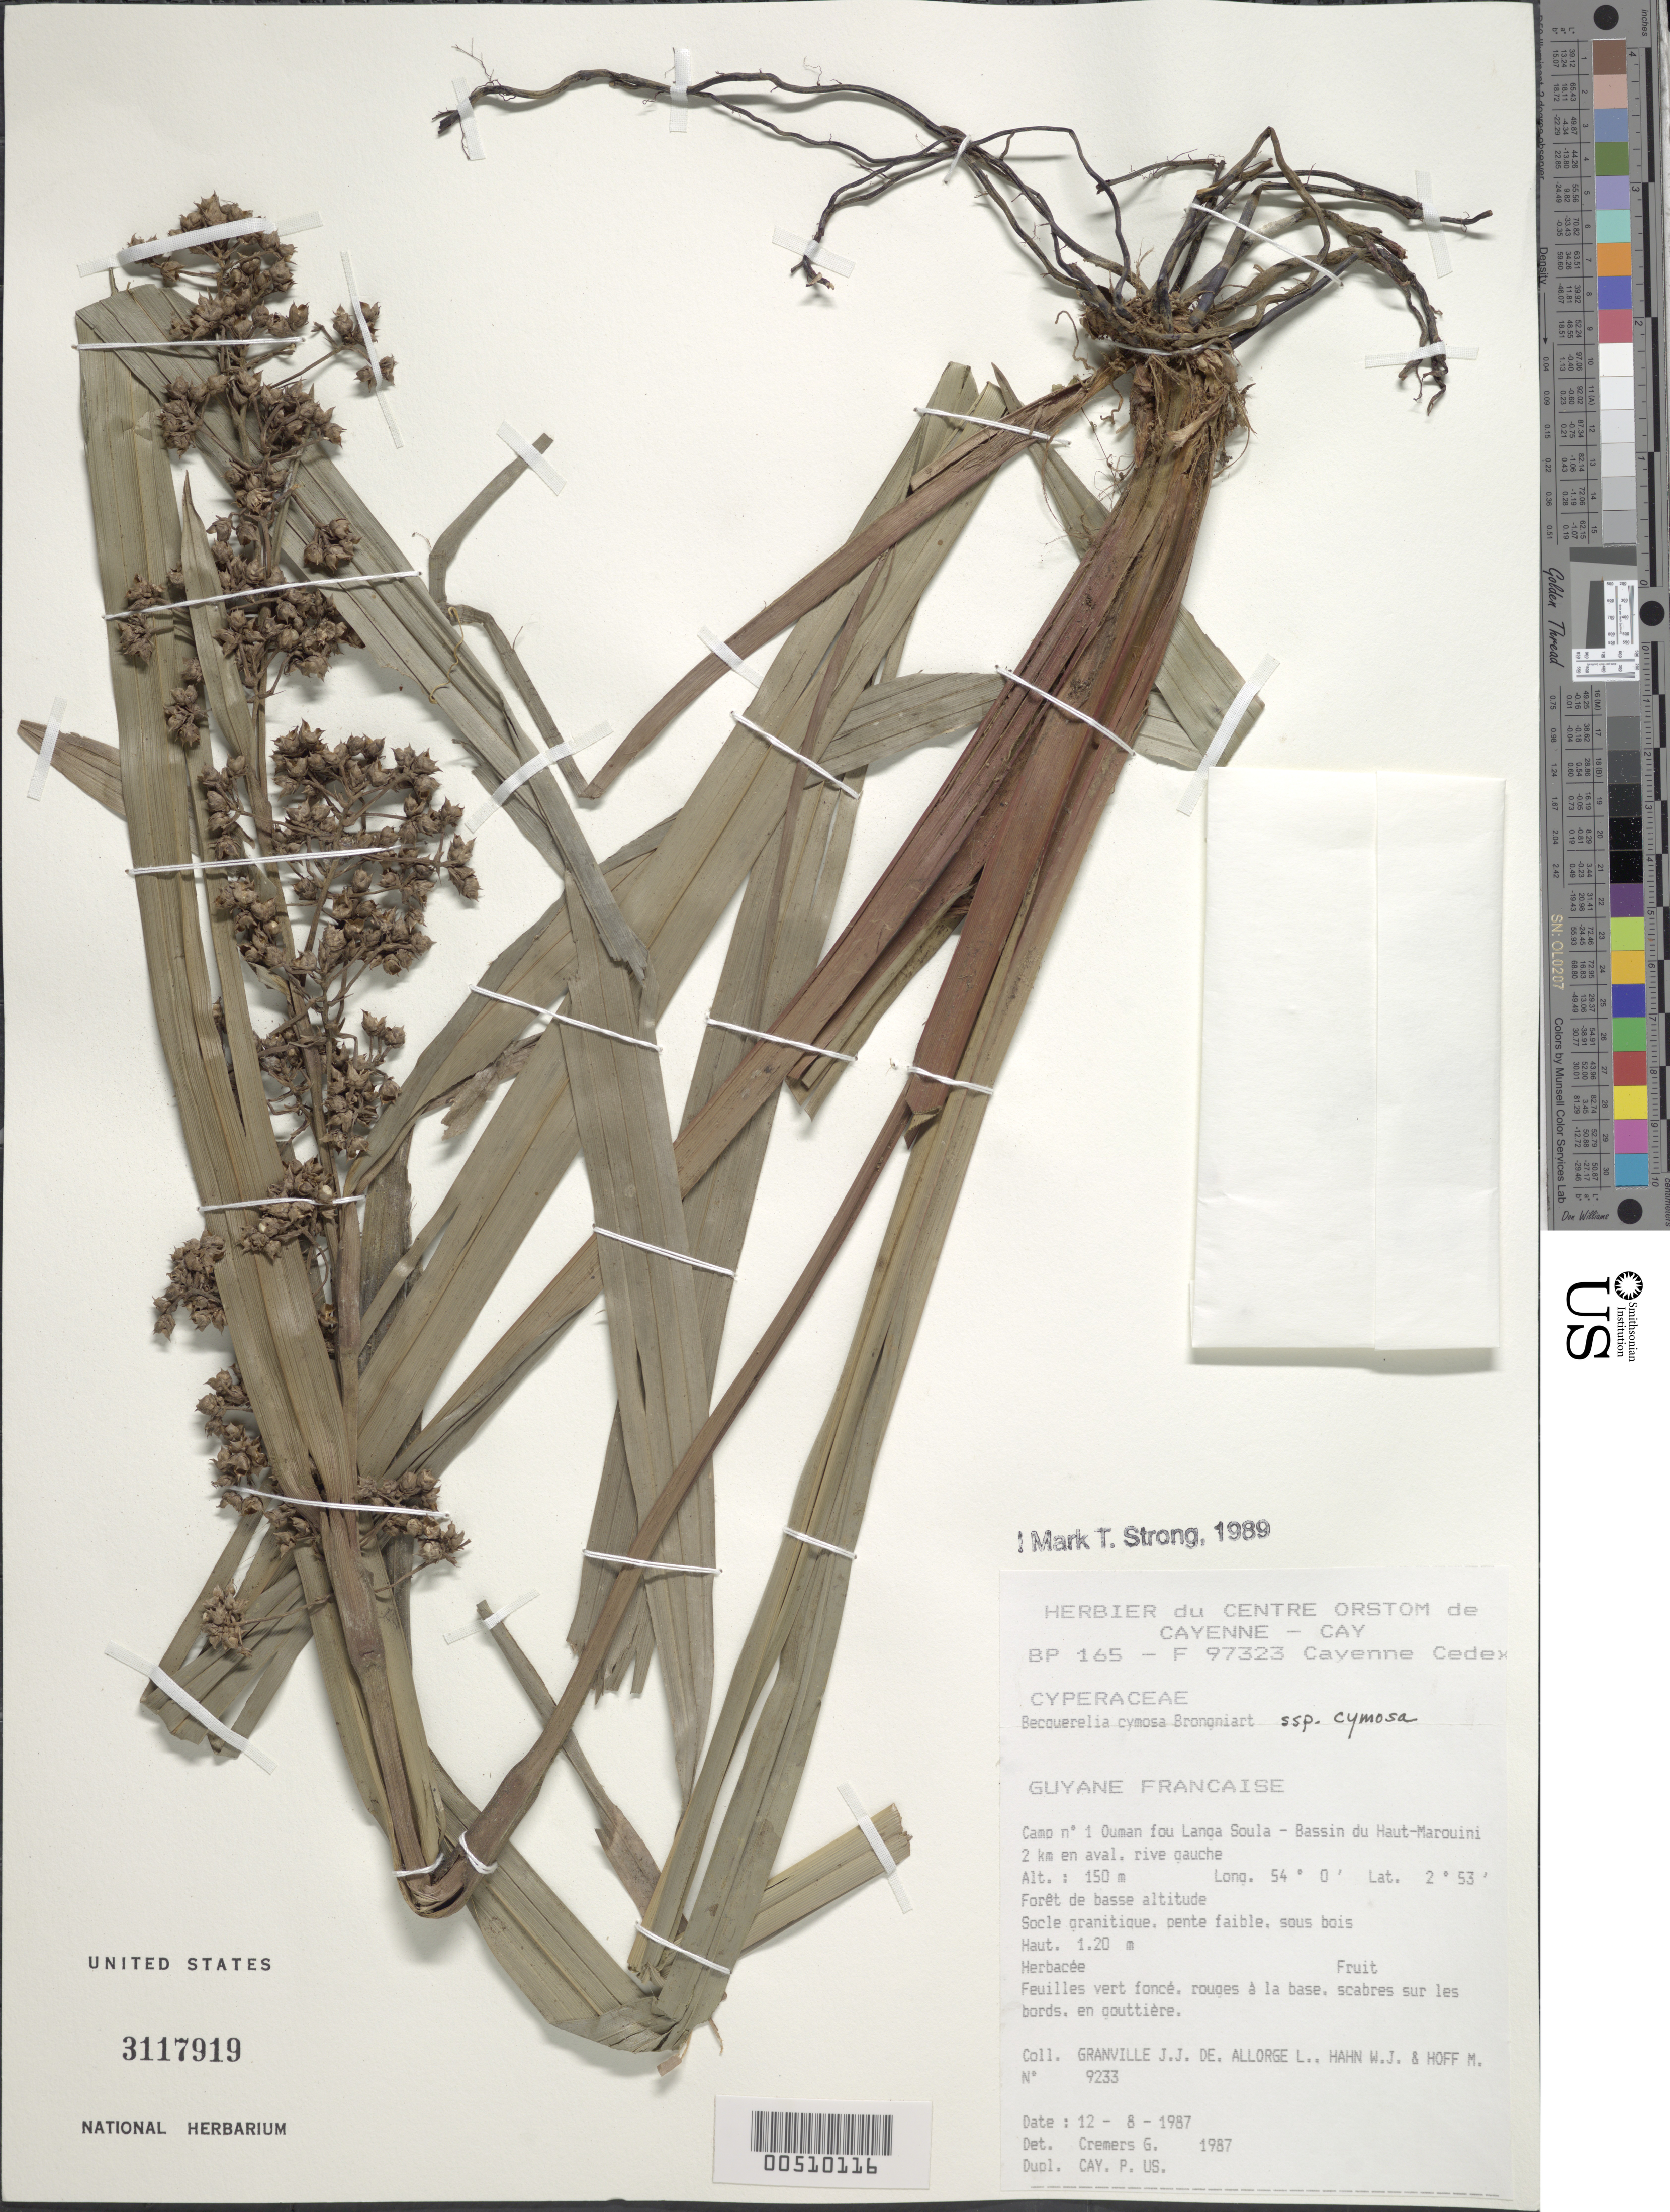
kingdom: Plantae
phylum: Tracheophyta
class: Liliopsida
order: Poales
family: Cyperaceae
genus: Becquerelia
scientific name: Becquerelia cymosa subsp. cymosa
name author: Brongn.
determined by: Strong, M. T., (US), Smithsonian Institution - National Museum of Natural History (UNITED STATES)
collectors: J.-J. de Granville, L. Allorge, W. J. Hahn & M. Hoff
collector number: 9233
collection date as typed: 12 Aug 1987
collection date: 1987-08-12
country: French Guiana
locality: Camp no. 1, Ouman fou Langa Soula - Bassin du Haut-Marouini, 2 km en aval. rive gauche.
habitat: Foret de basse altitude, Socle granitique, pente faible, sous bois.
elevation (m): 150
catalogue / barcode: US 3117919